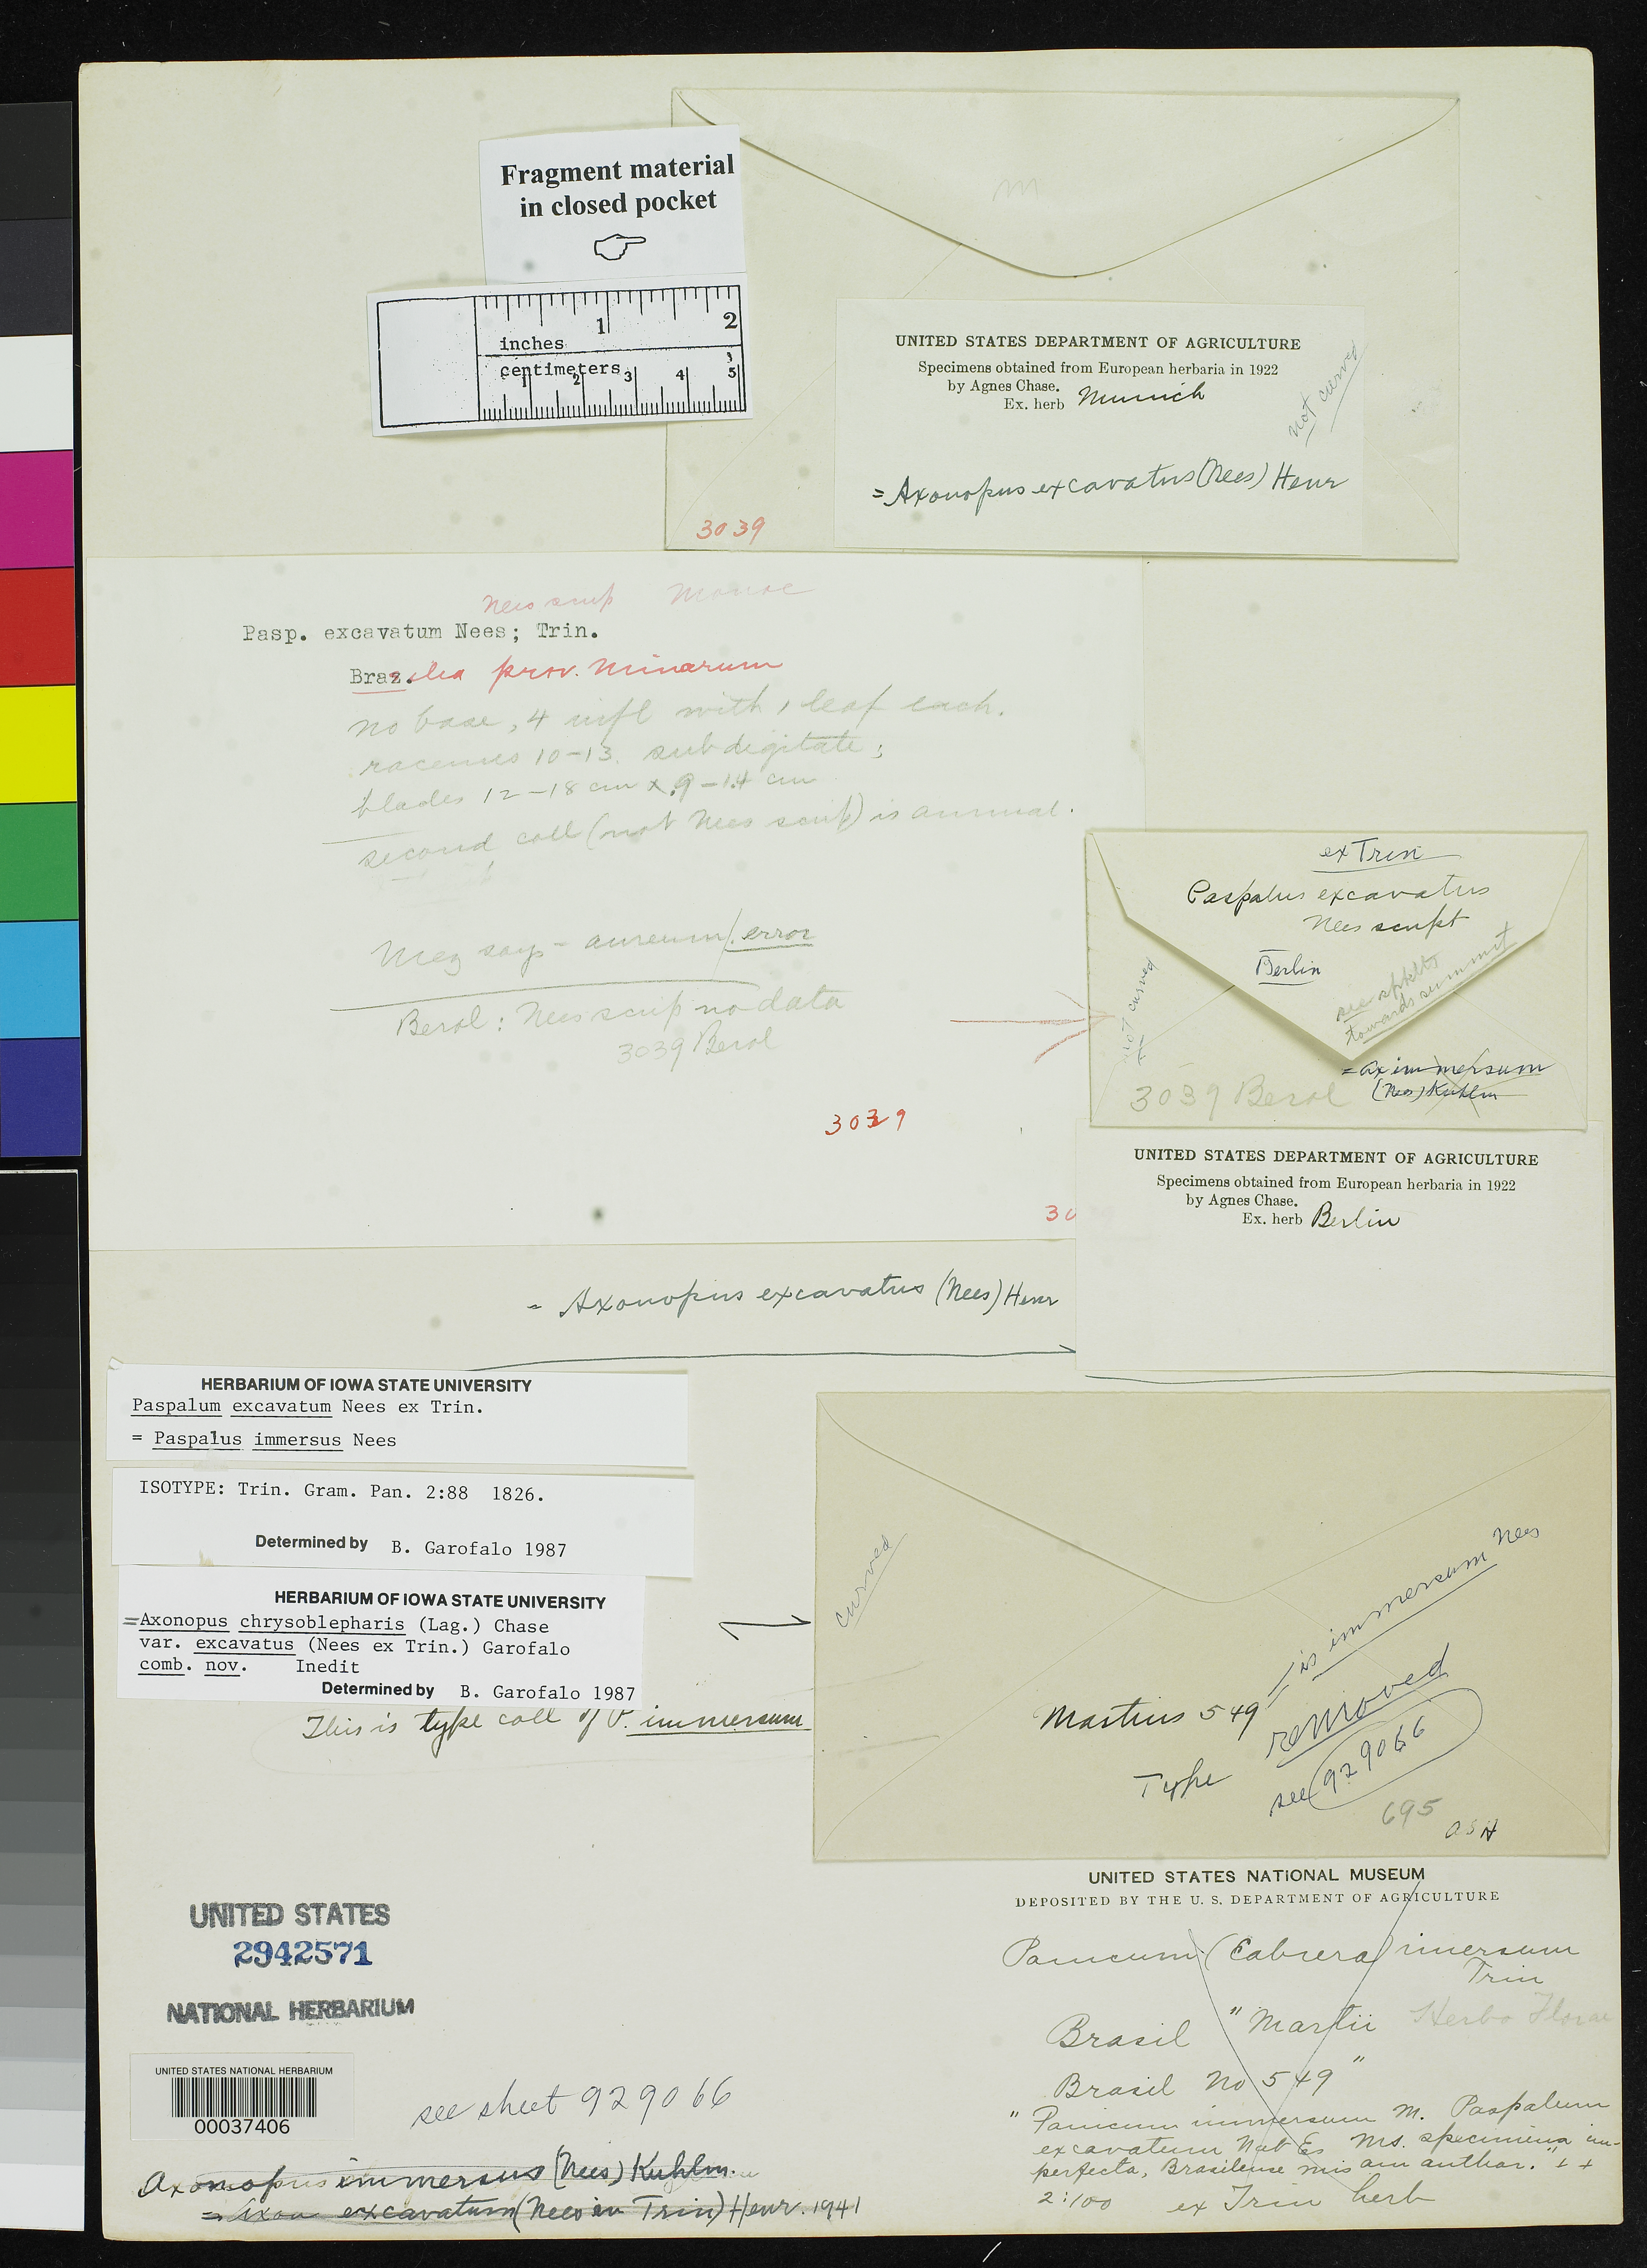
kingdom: Plantae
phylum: Tracheophyta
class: Liliopsida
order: Poales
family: Poaceae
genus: Paspalum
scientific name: Paspalum excavatum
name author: Nees ex Trin.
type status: Type Fragment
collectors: C. F. Martius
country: Brazil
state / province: Minas Gerais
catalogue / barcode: US 2942571